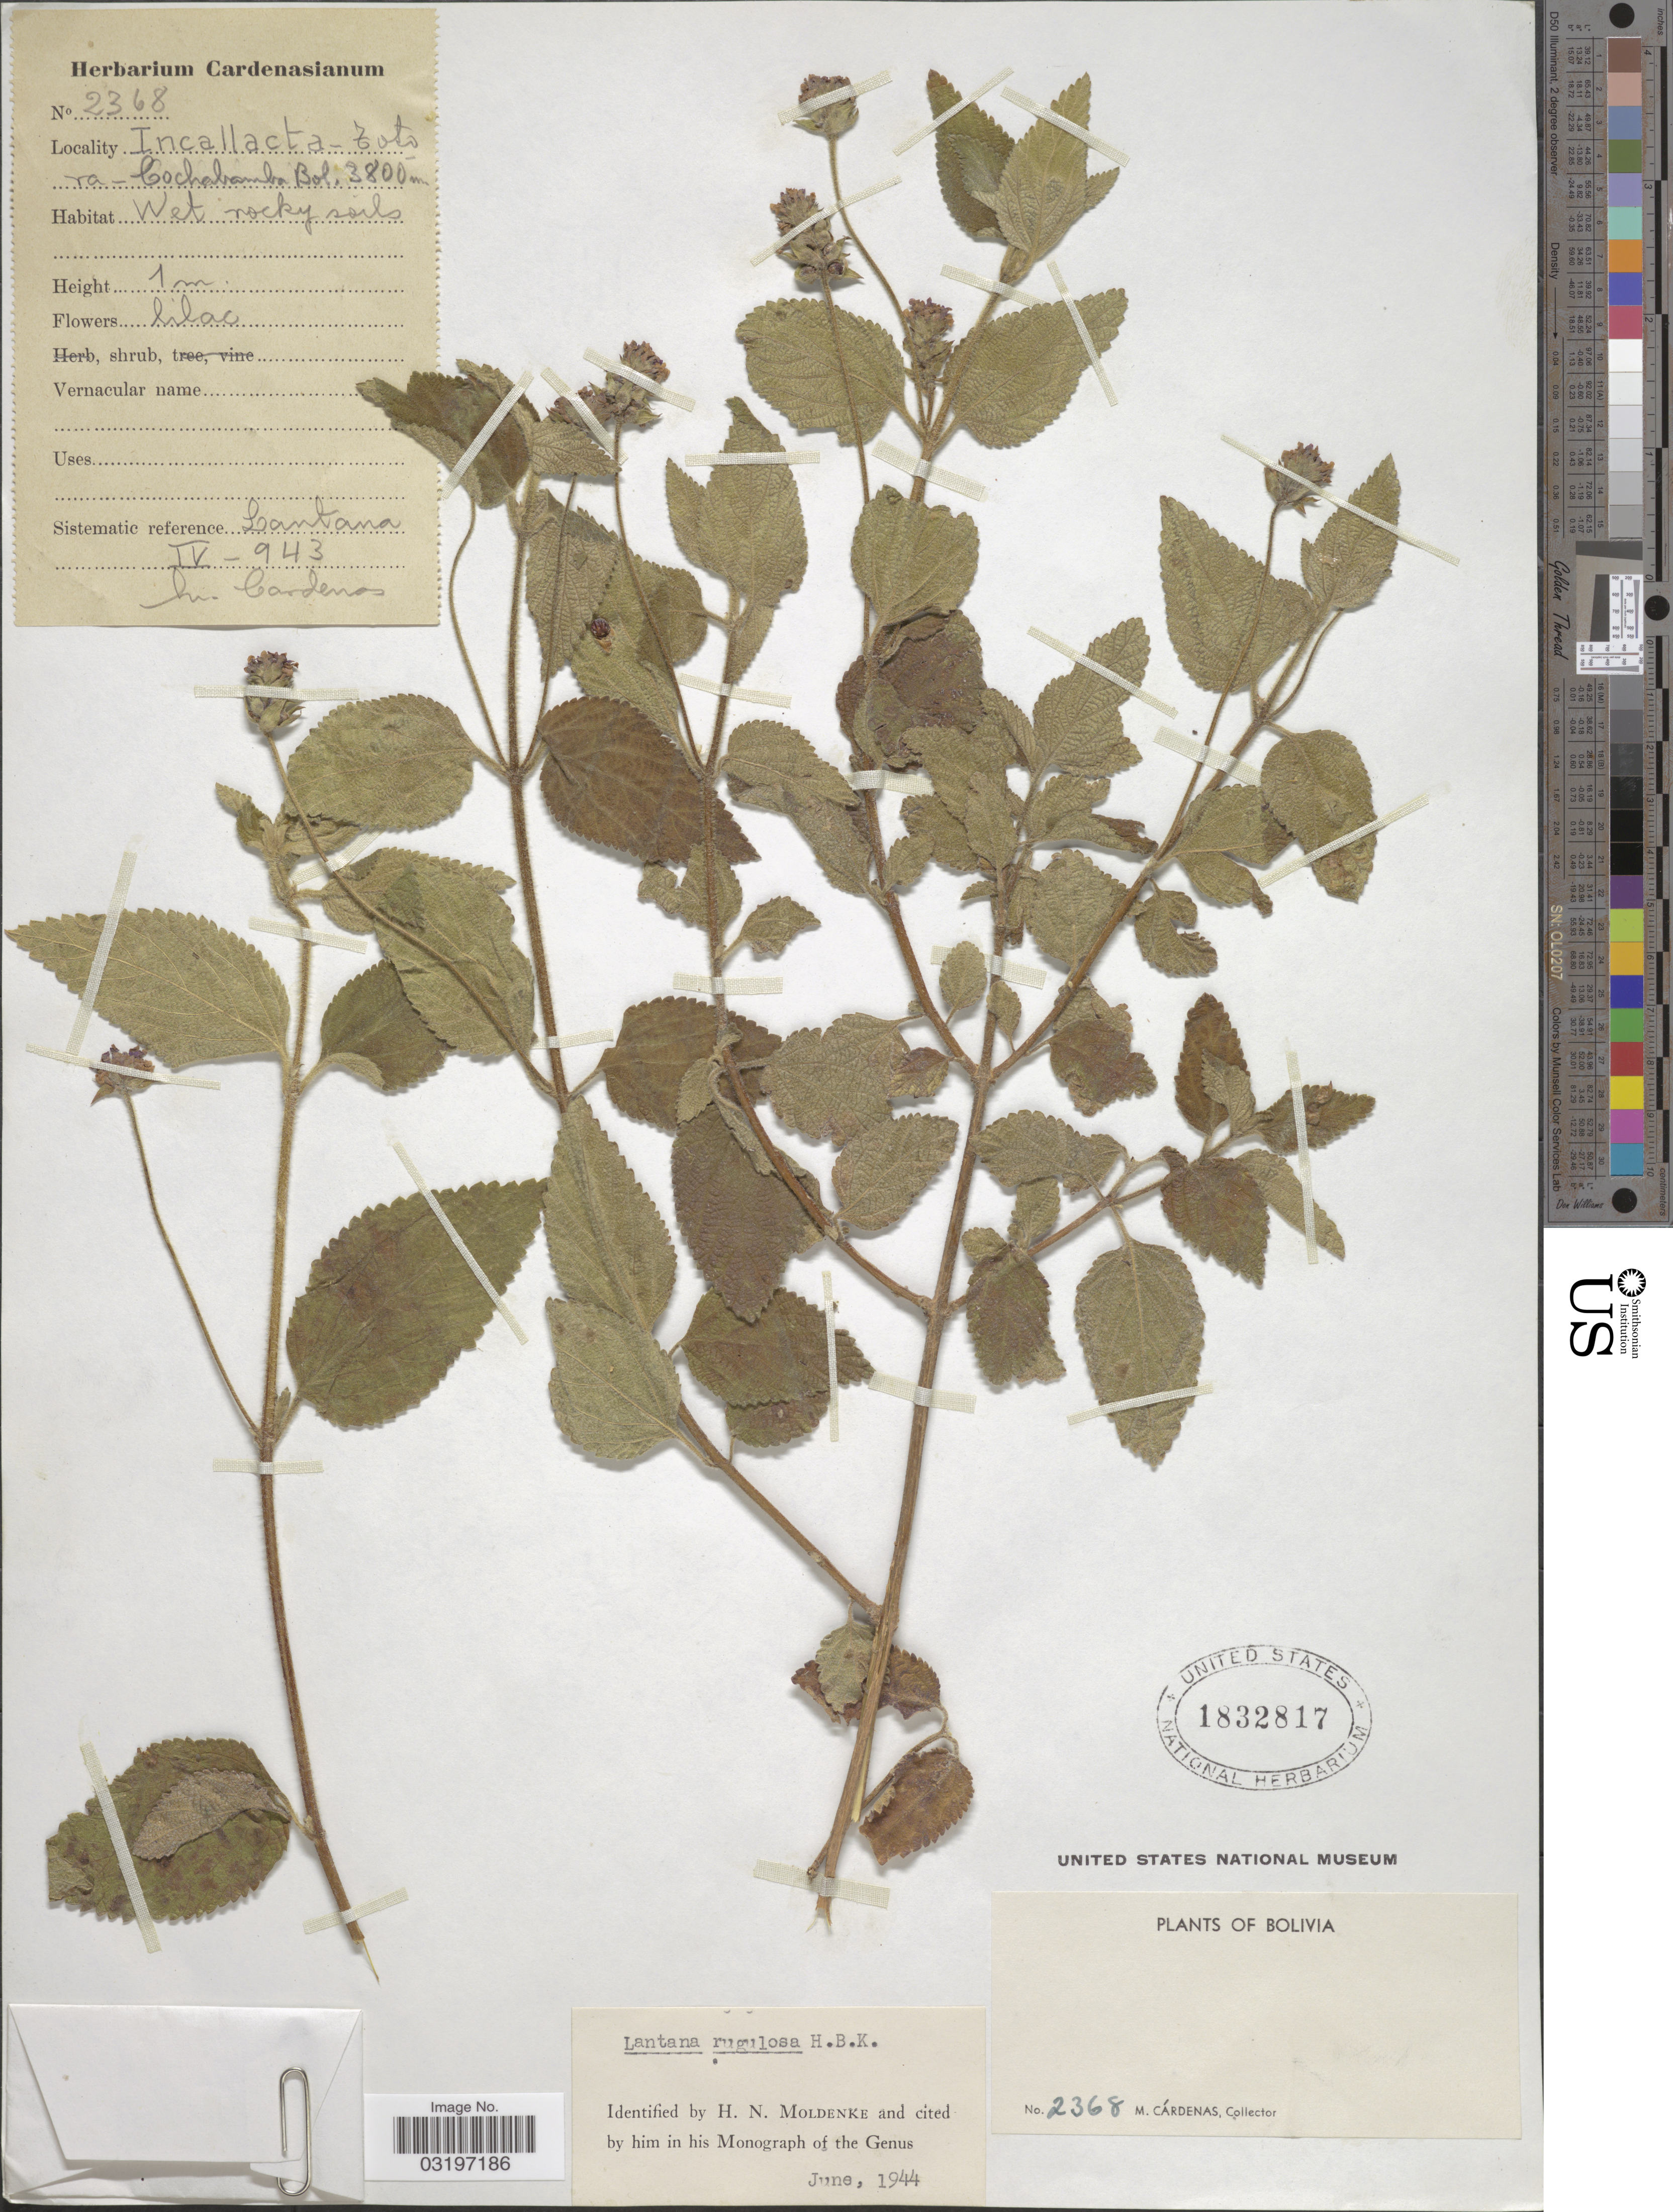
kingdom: Plantae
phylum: Tracheophyta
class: Magnoliopsida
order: Lamiales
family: Verbenaceae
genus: Lantana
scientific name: Lantana rugulosa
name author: Kunth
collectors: M. Cárdenas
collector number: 2368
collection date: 1943-04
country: Bolivia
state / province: Cochabamba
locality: Incallacta - Totora.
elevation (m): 3800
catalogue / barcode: US 1832817